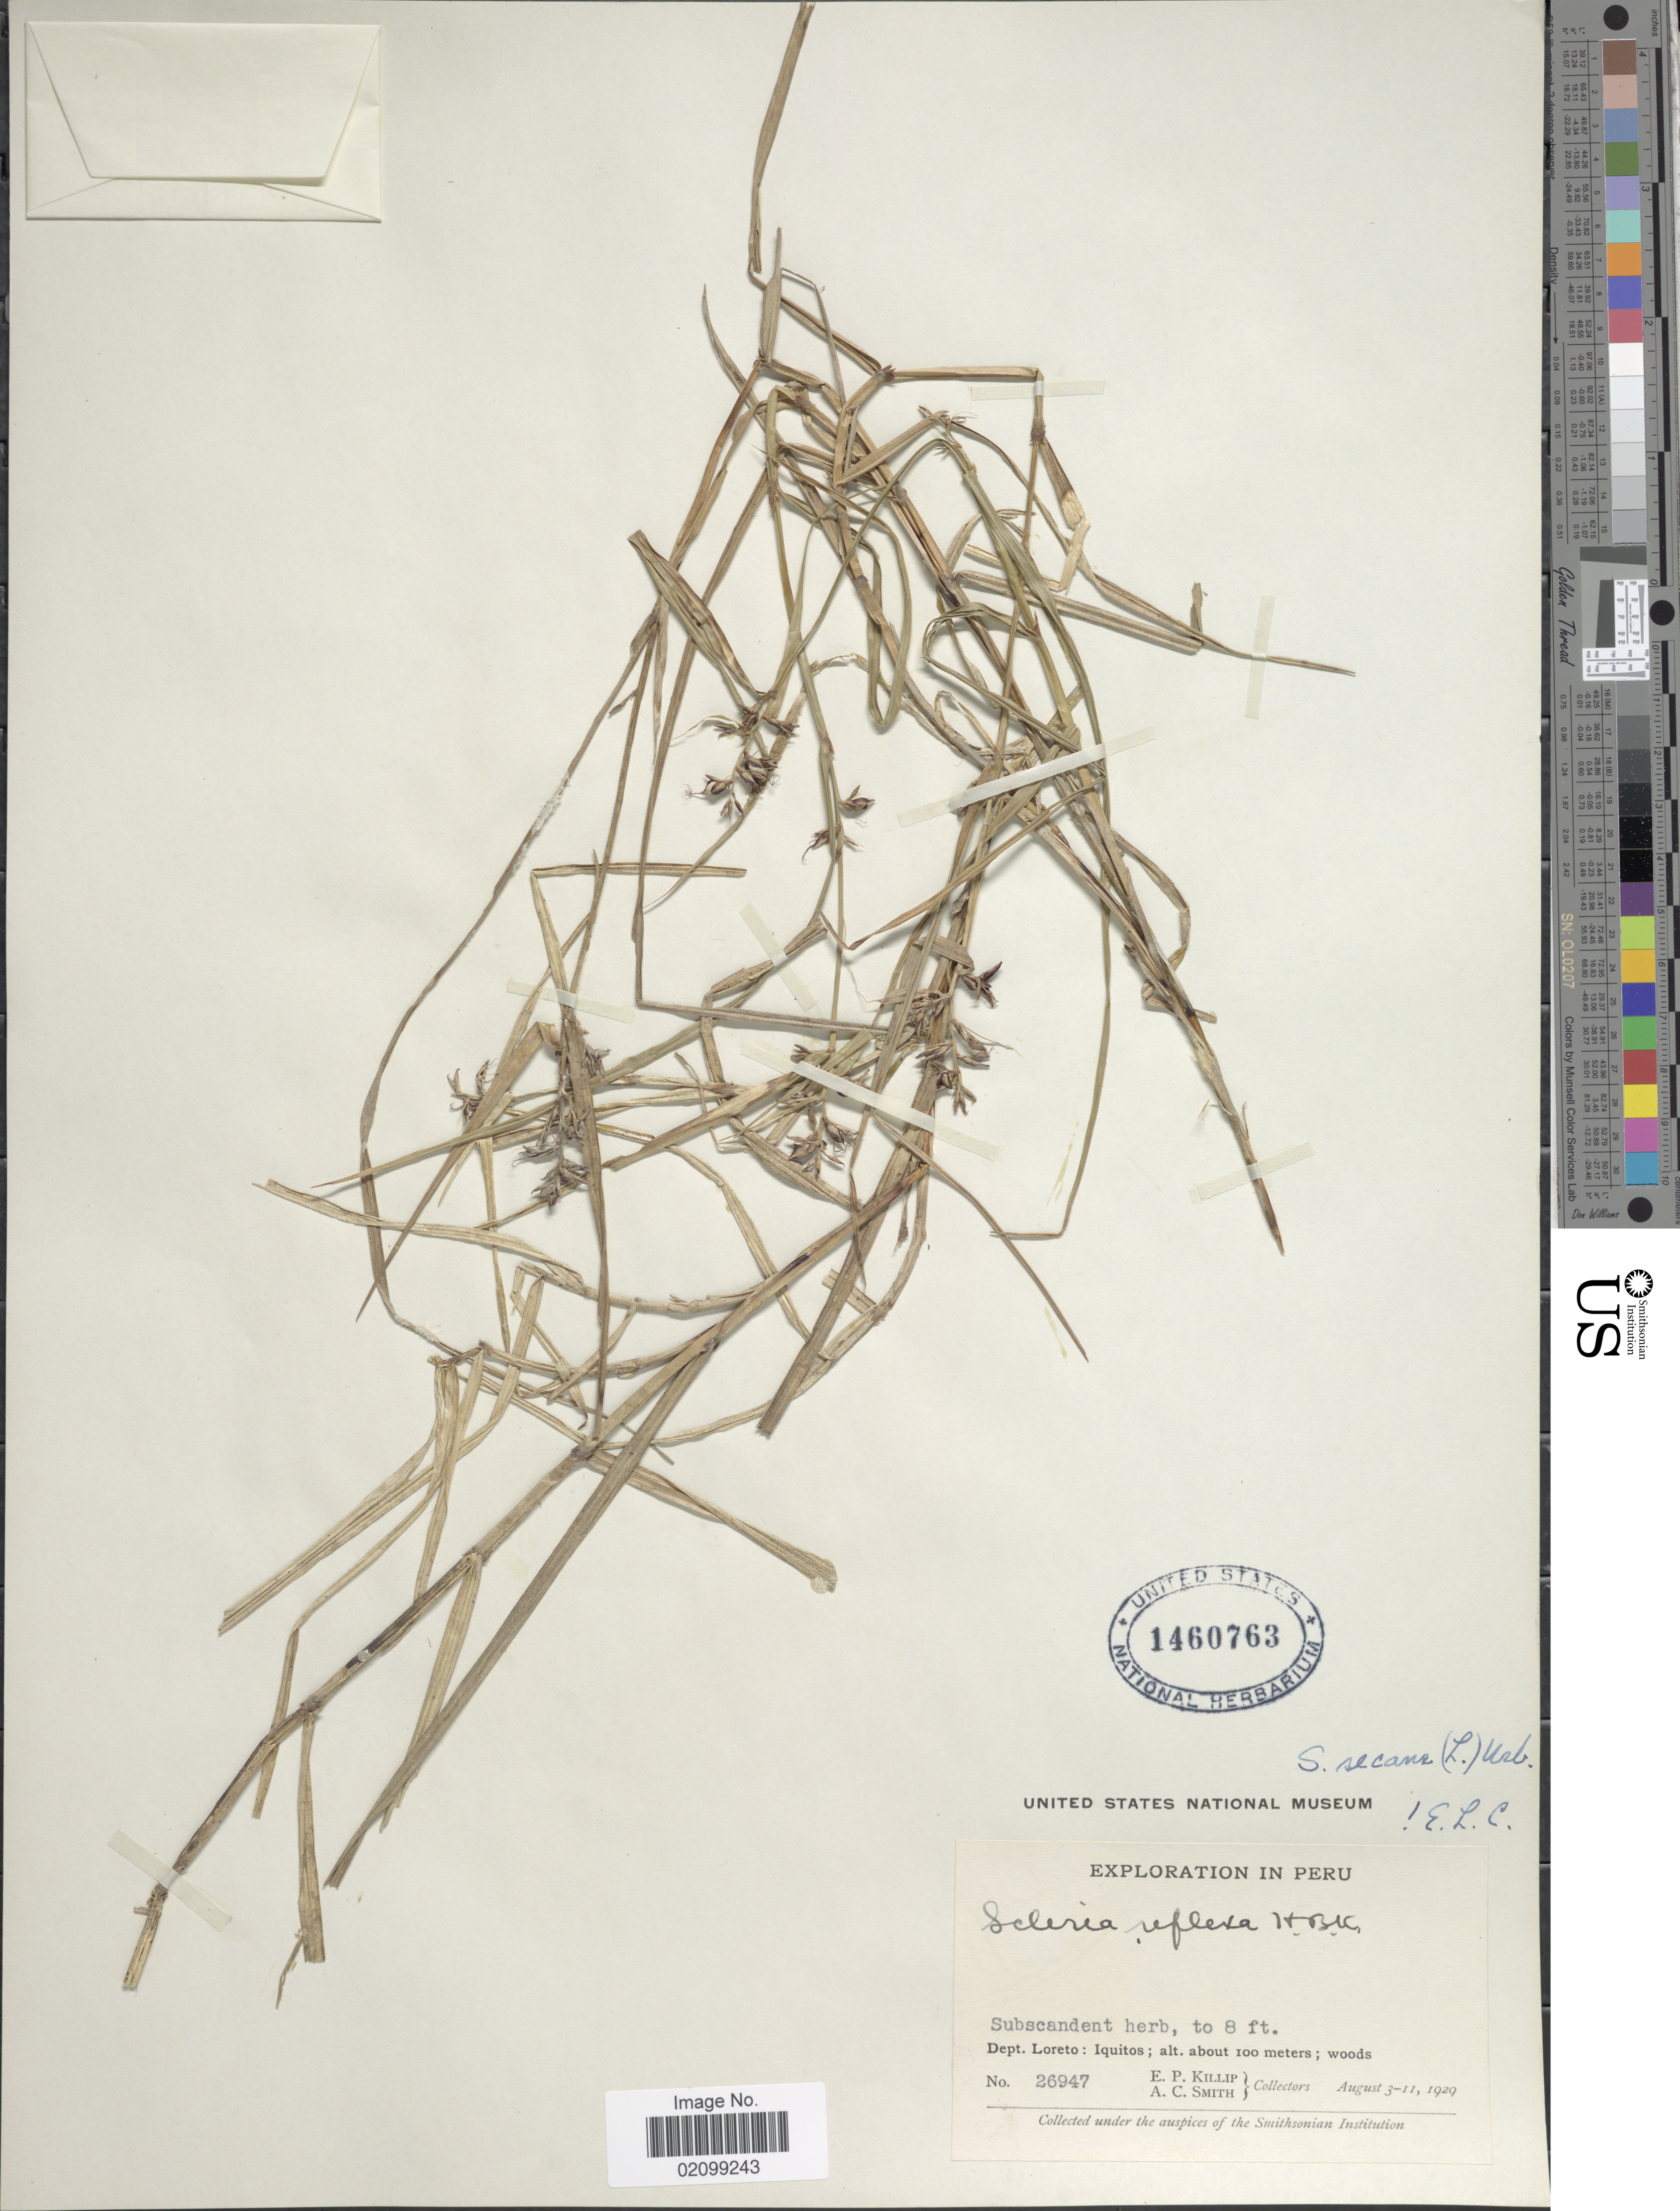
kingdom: Plantae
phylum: Tracheophyta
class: Liliopsida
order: Poales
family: Cyperaceae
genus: Scleria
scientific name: Scleria secans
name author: (L.) Urb.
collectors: E. P. Killip & A. C. Smith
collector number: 26947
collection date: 1929-08-03/1929-08-11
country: Peru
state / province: Loreto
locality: Dept. Loreto: Iquitos.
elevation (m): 100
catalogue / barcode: US 1460763